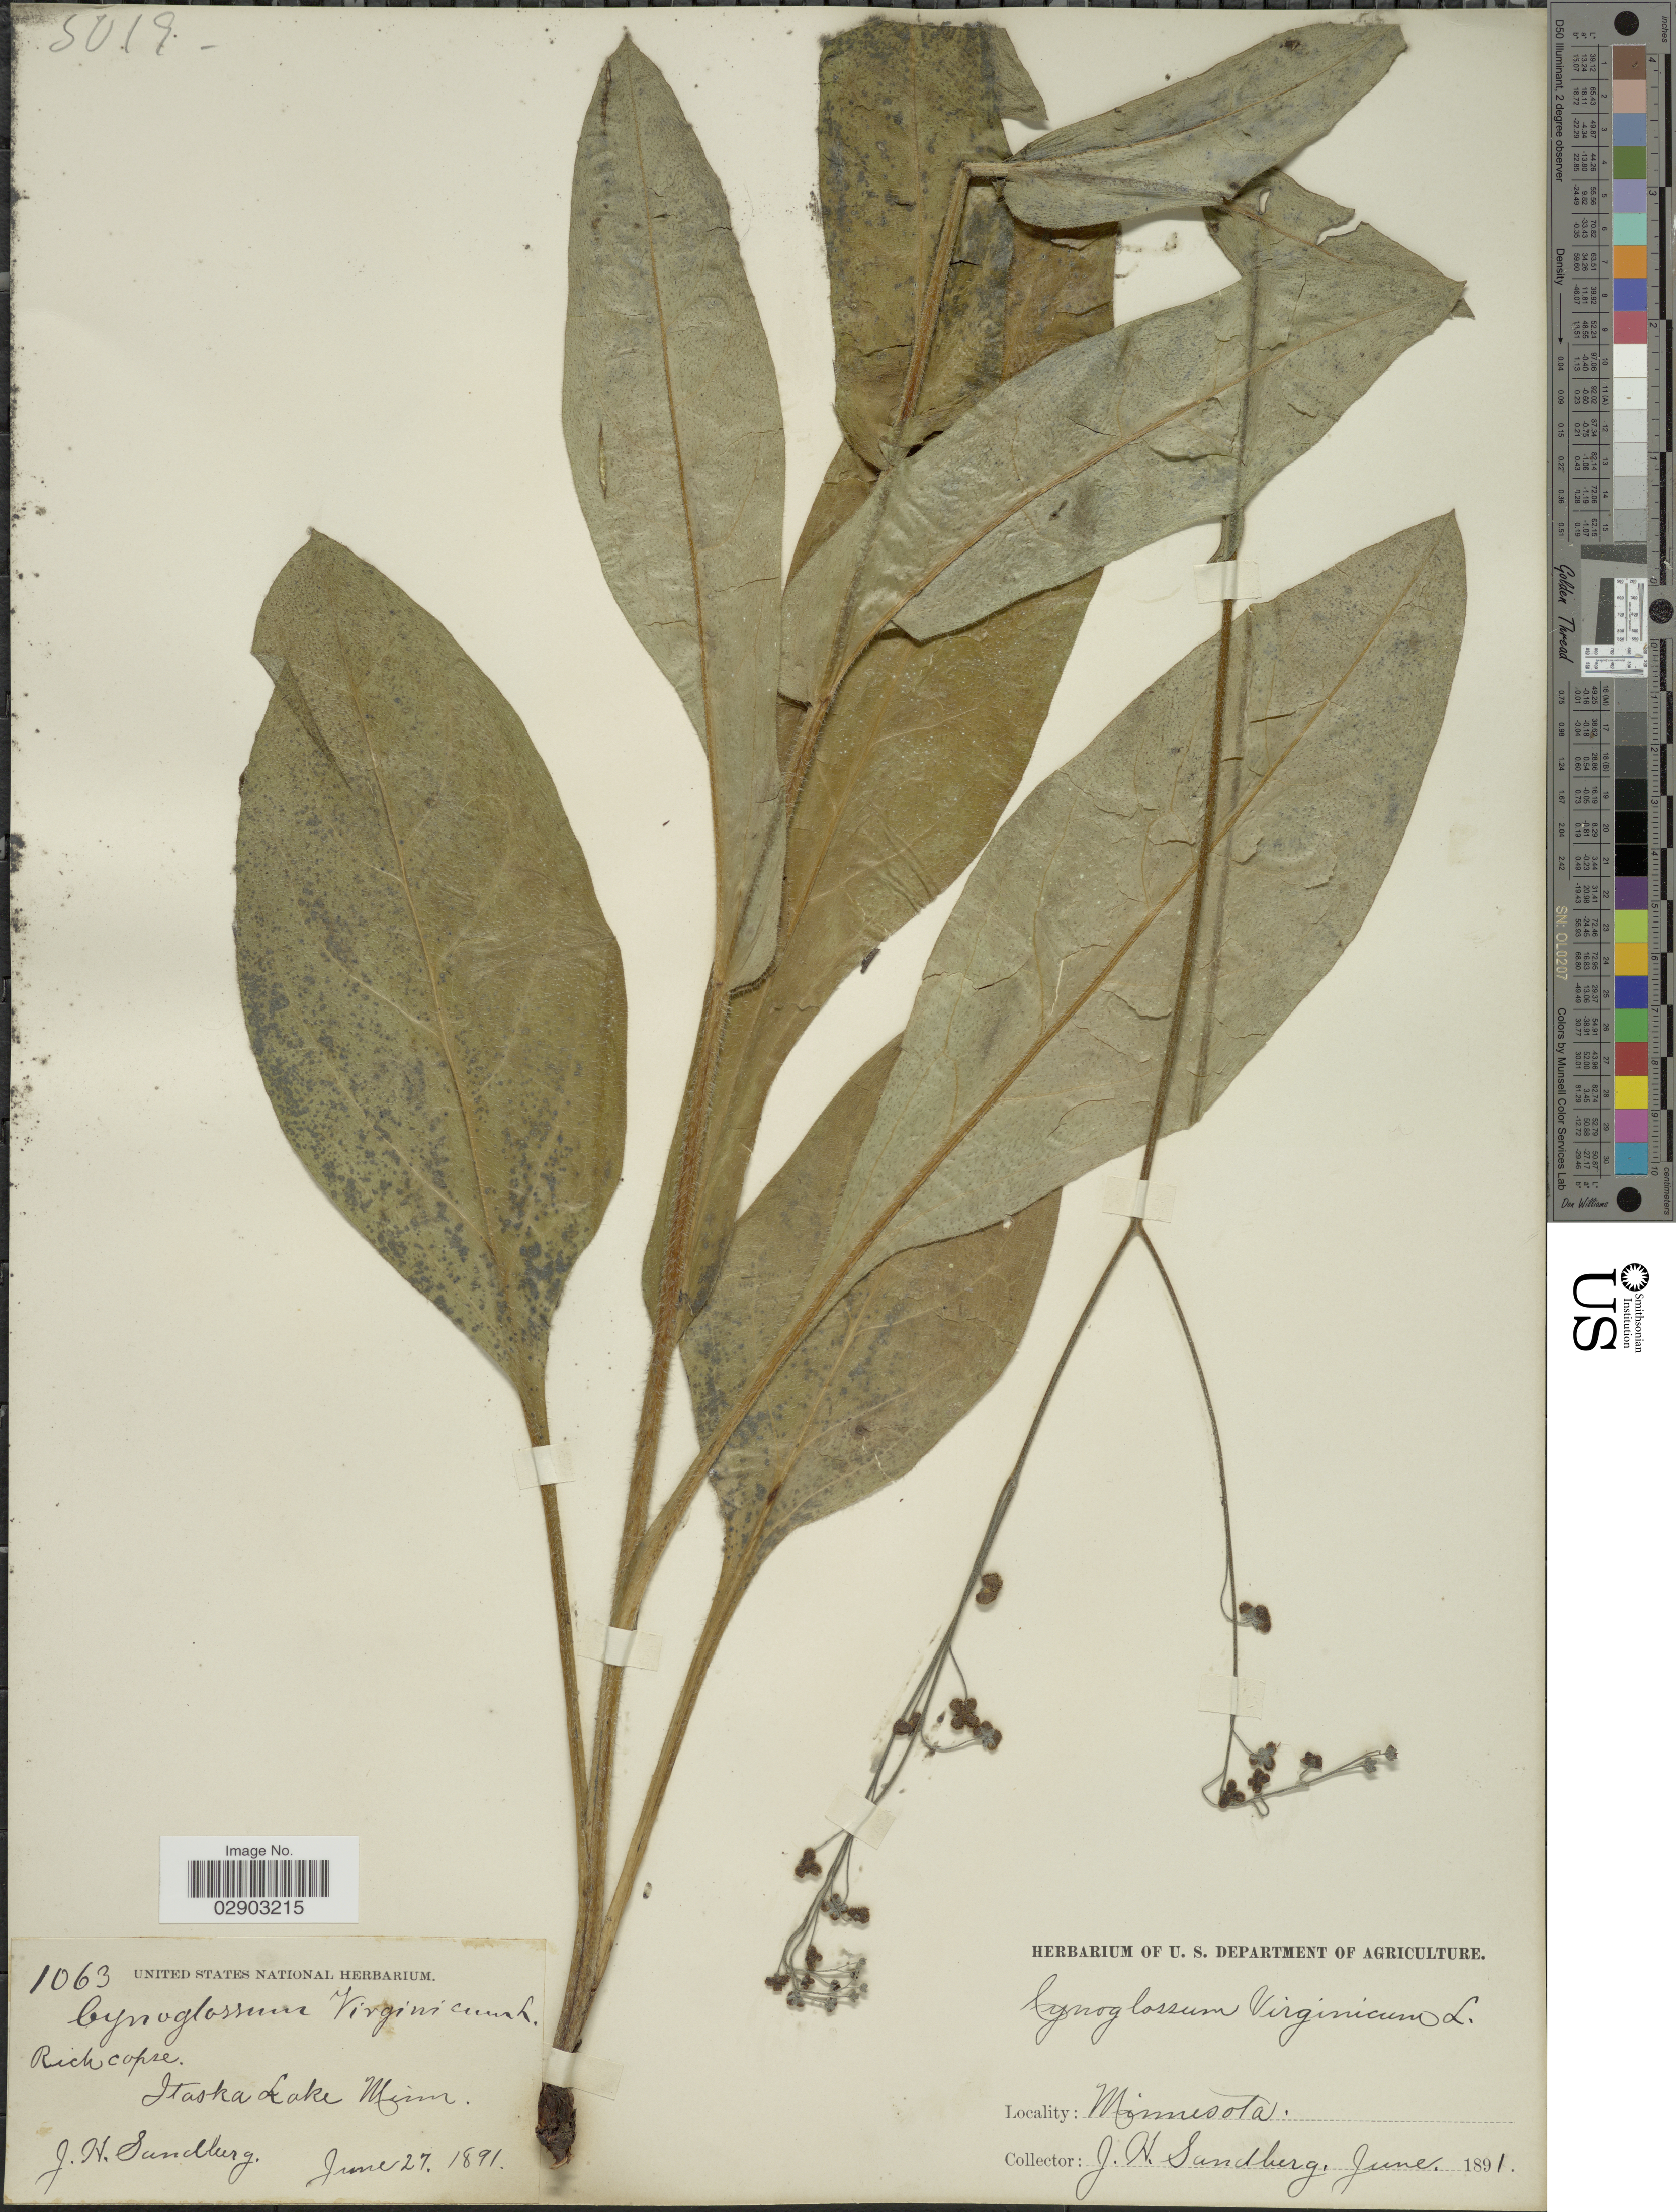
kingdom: Plantae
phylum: Tracheophyta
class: Magnoliopsida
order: Boraginales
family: Boraginaceae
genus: Cynoglossum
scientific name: Cynoglossum virginianum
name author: L.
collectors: J. H. Sandberg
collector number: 1063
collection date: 1891-06-27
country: United States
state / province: Minnesota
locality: Itaska Lake.